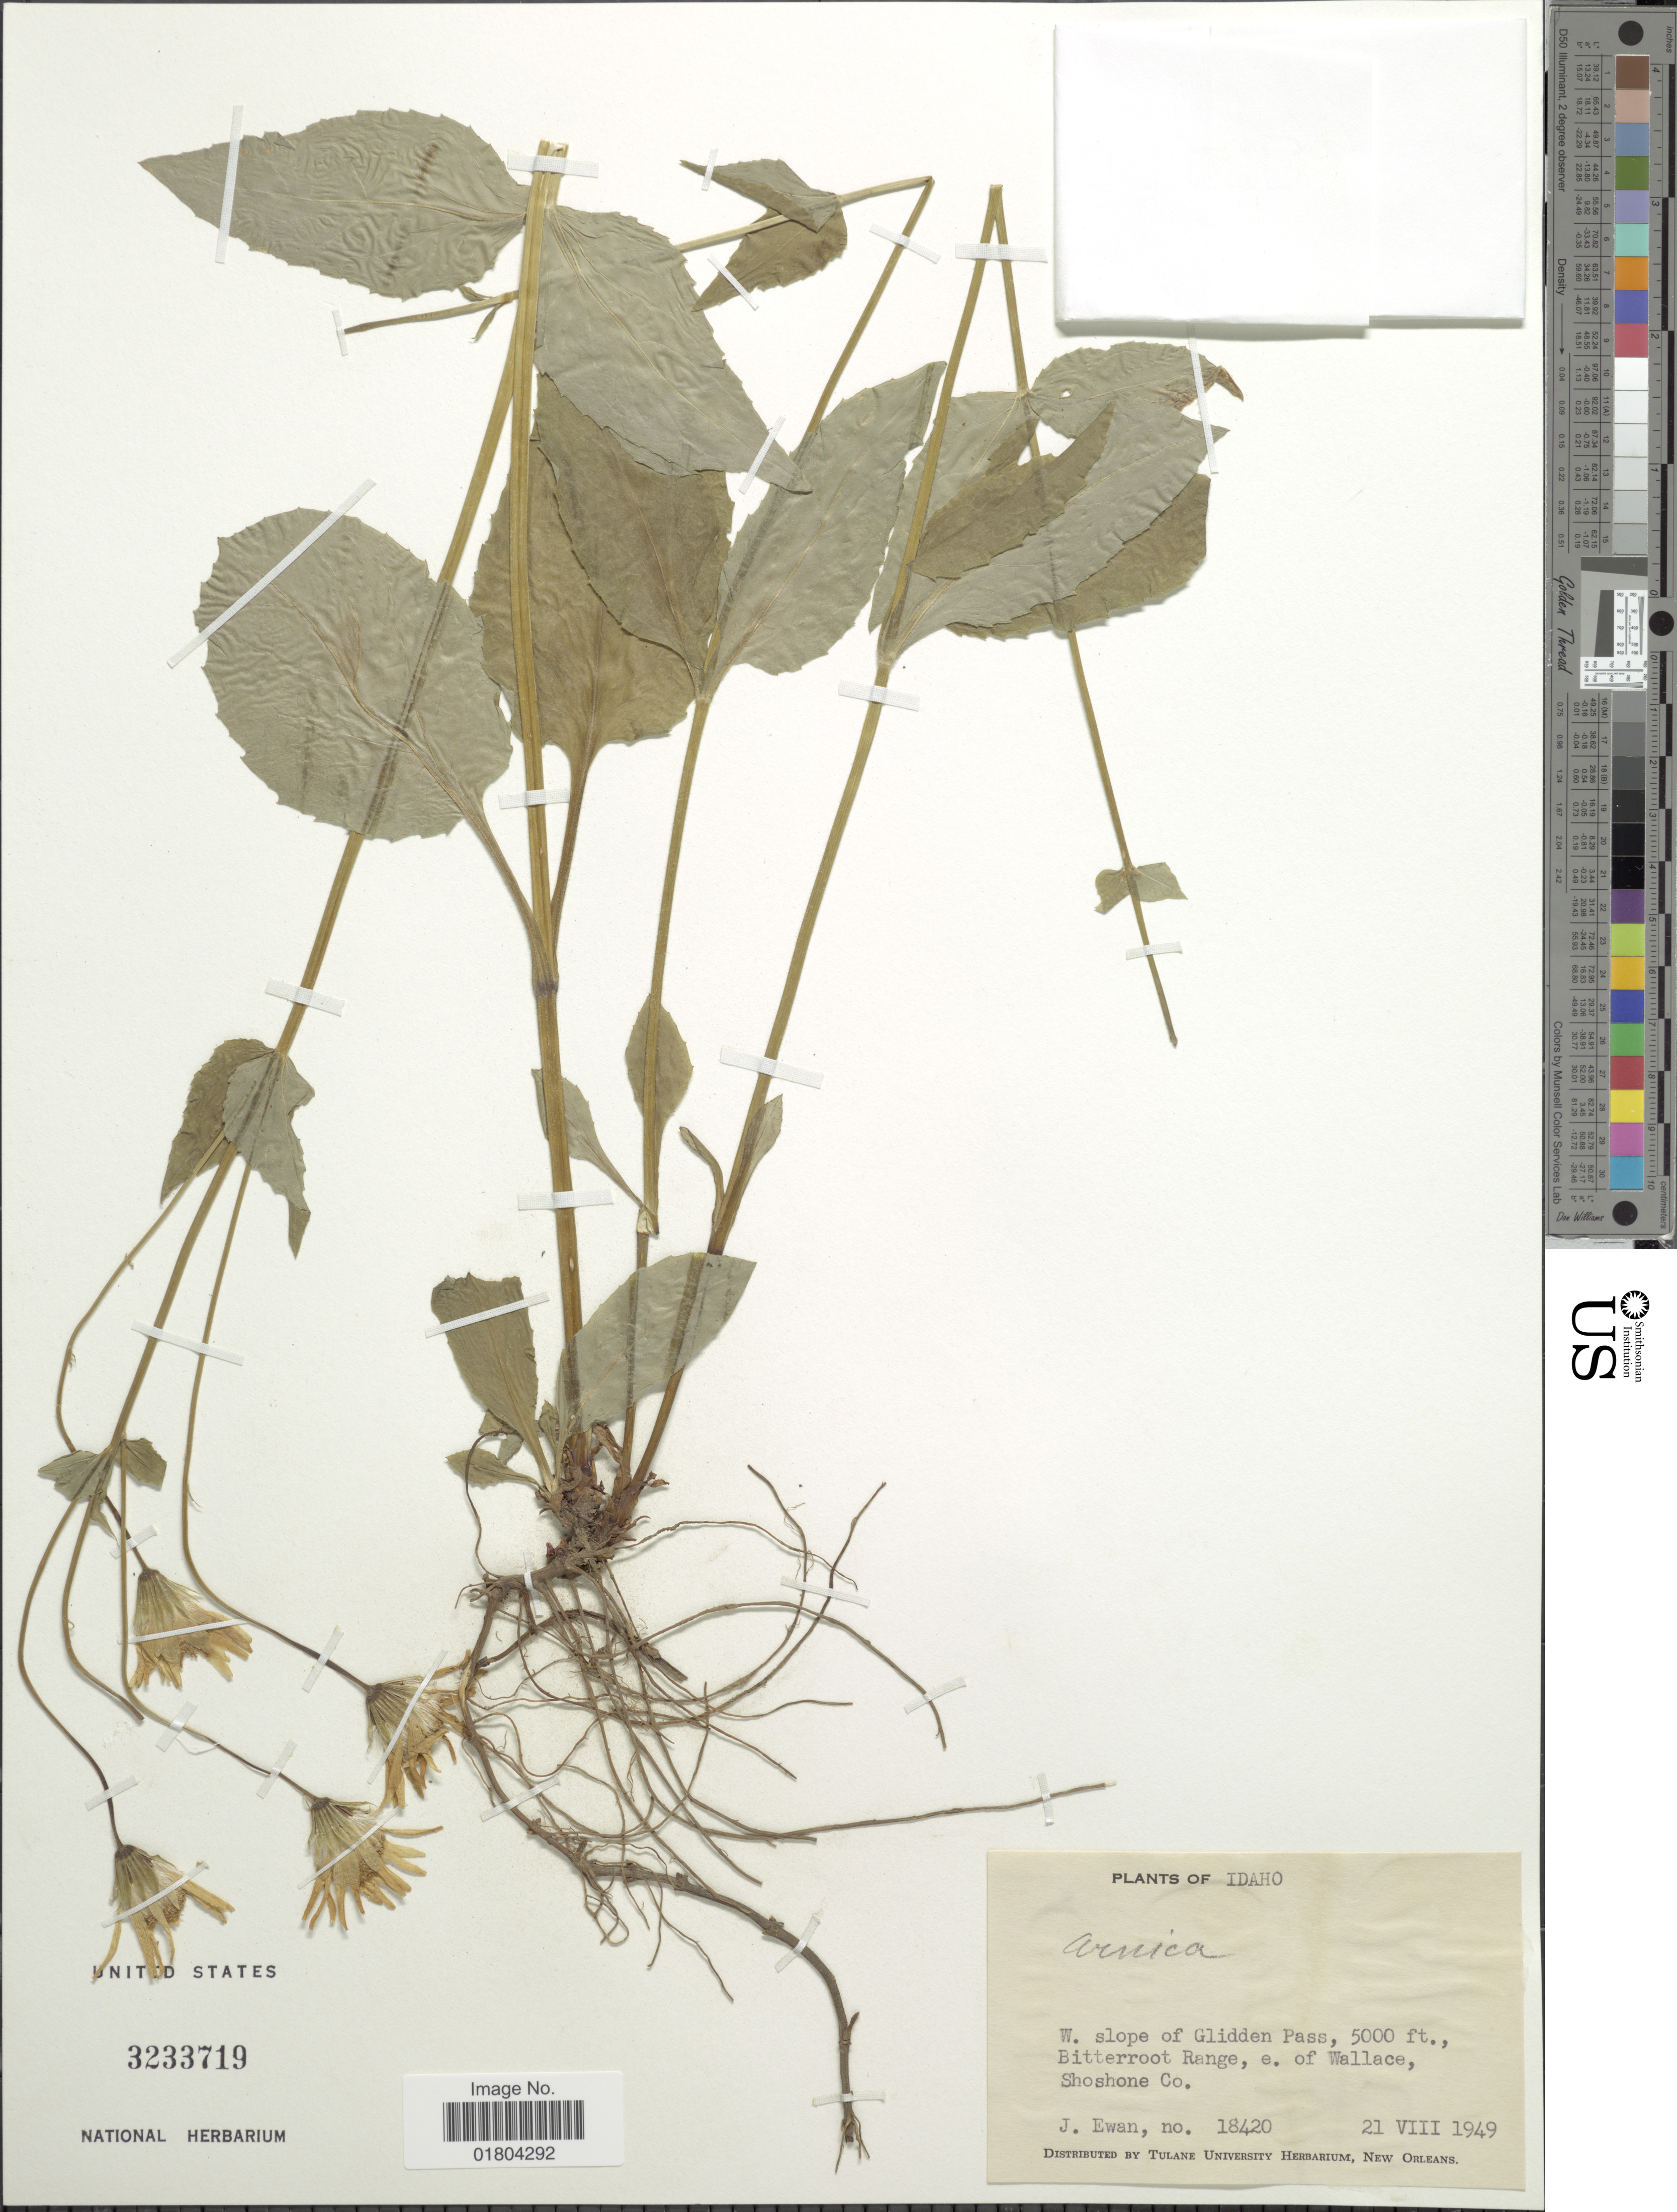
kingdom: Plantae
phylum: Tracheophyta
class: Magnoliopsida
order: Asterales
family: Asteraceae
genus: Arnica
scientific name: Arnica sp.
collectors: J. A. Ewan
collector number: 18420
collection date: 1949-08-21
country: United States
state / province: Idaho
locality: W slope of Glidden Pass, Bitterroot Range, e. of Wallace, Shoshone Co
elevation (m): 1524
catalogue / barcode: US 3233719